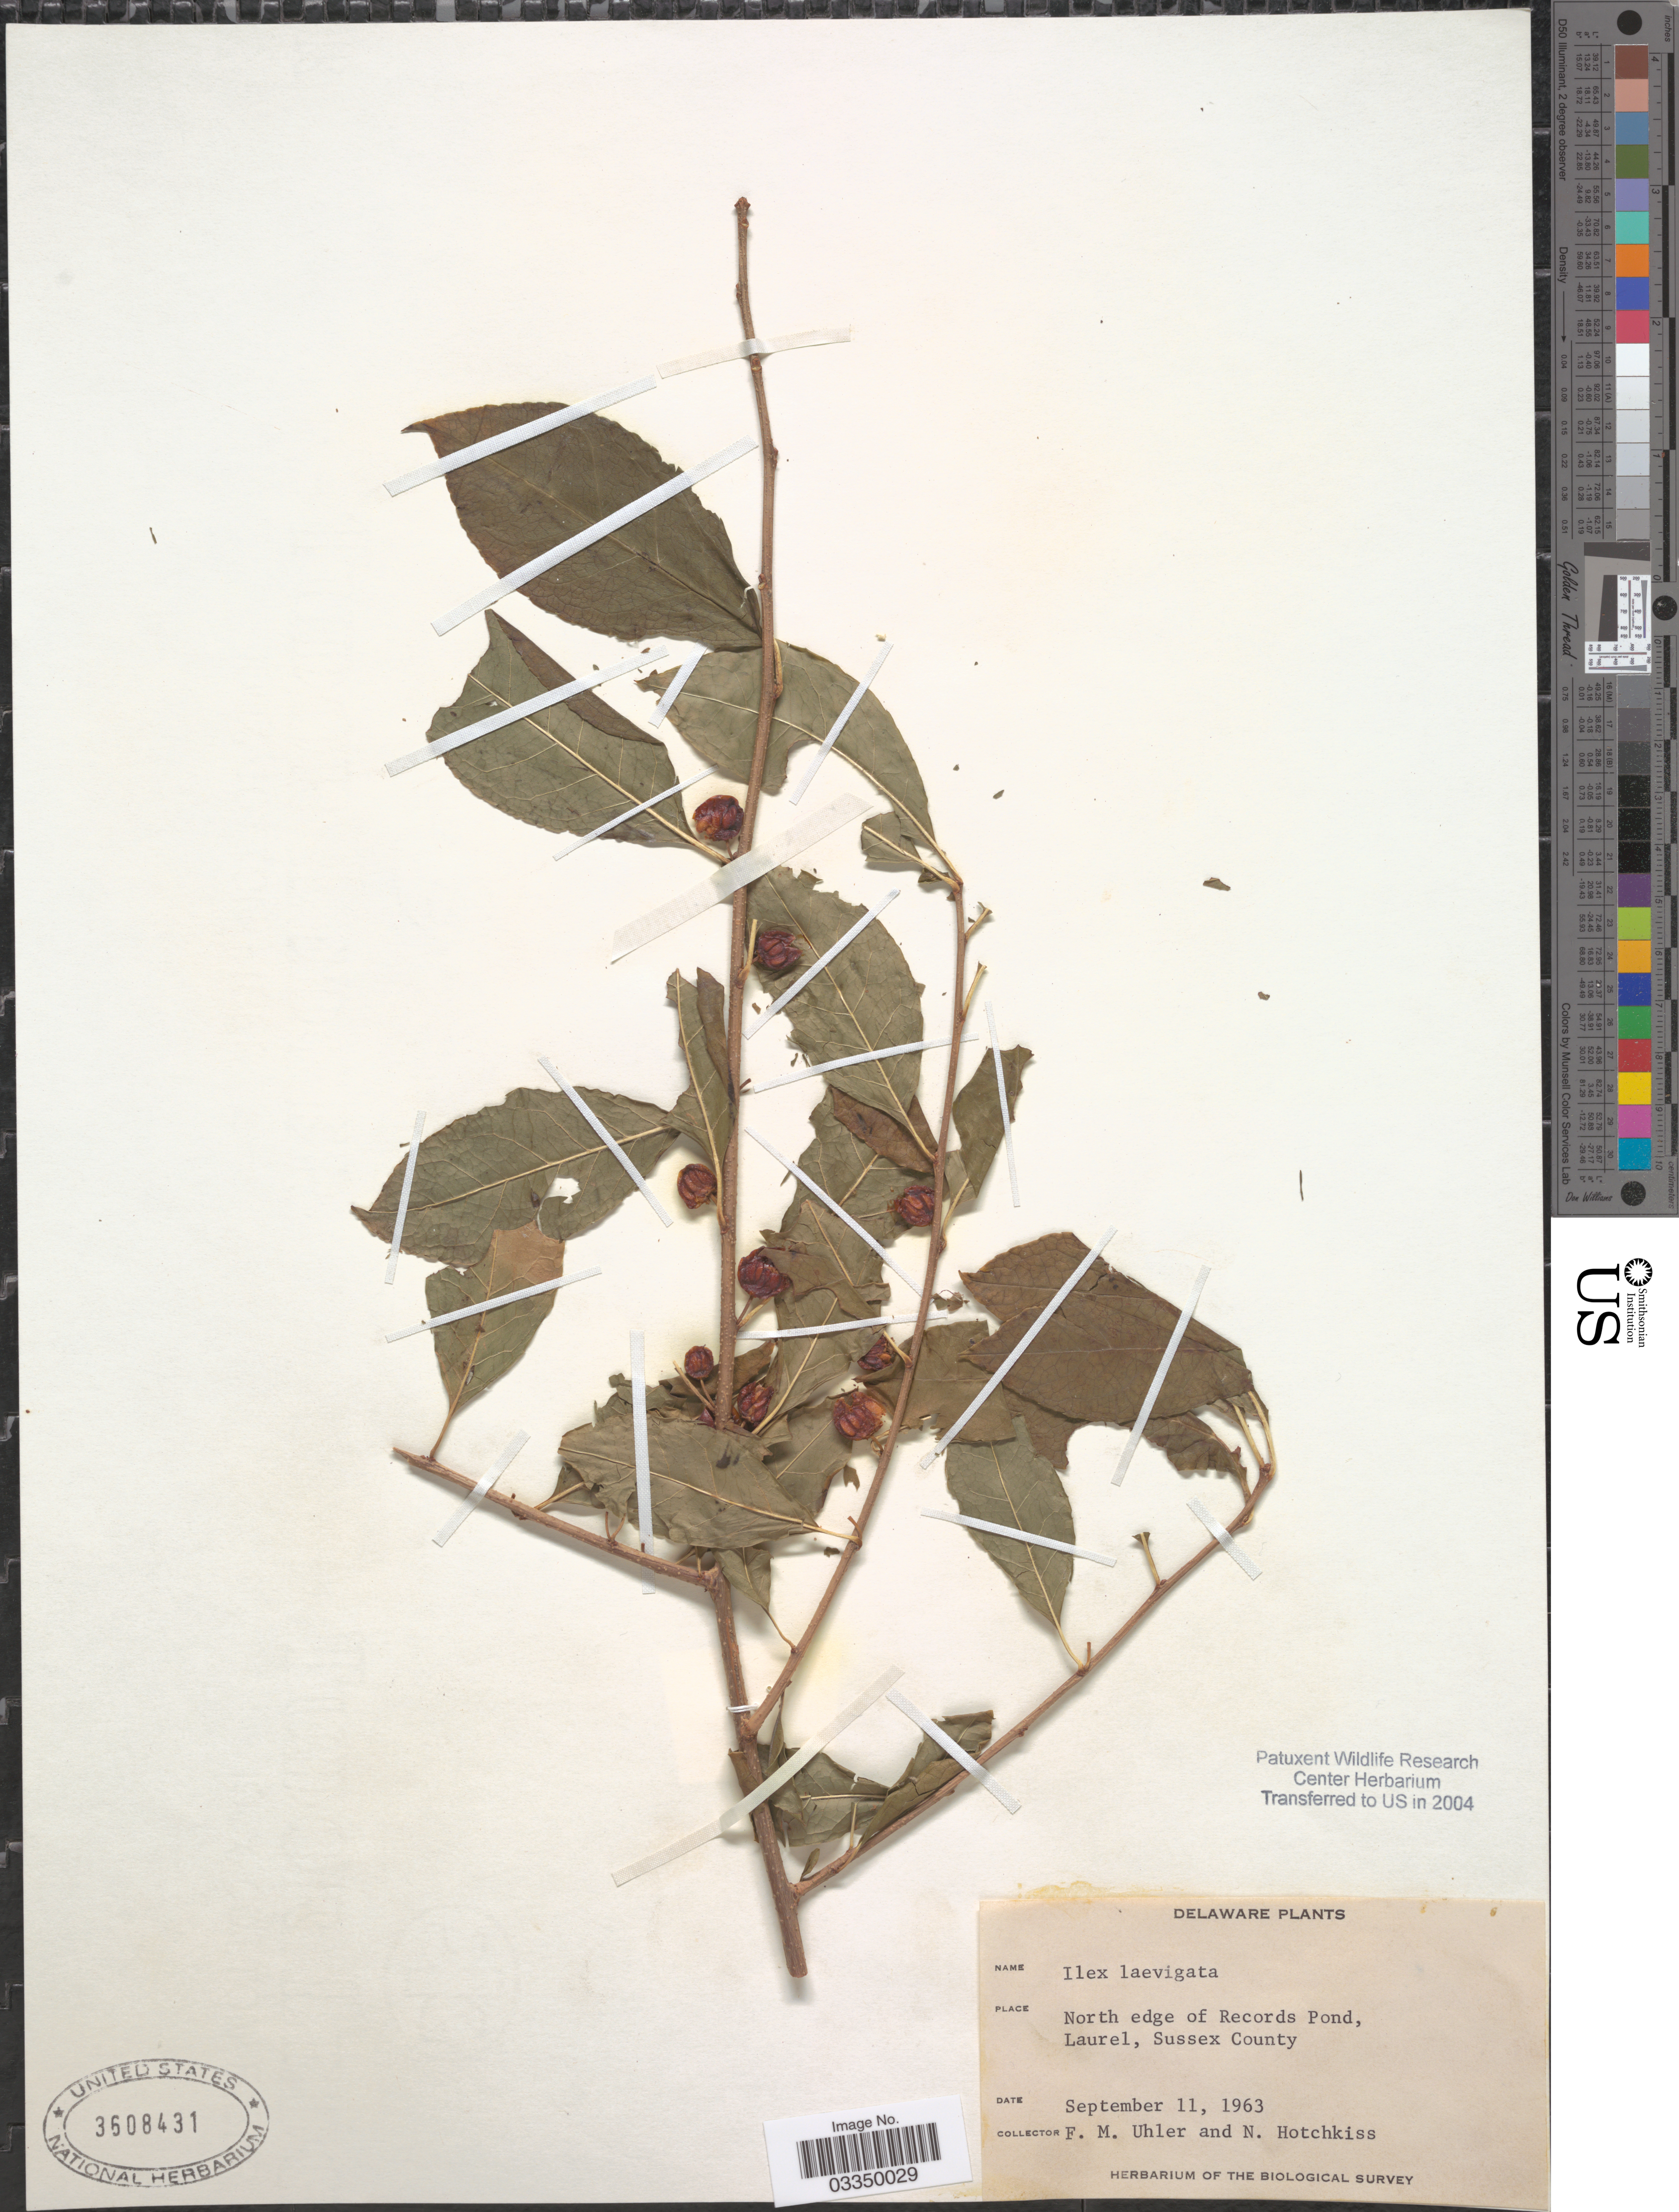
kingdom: Plantae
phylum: Tracheophyta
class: Magnoliopsida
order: Aquifoliales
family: Aquifoliaceae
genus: Ilex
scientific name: Ilex laevigata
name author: (Pursh) A. Gray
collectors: F. M. Uhler & N. Hotchkiss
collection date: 1963-09-11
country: United States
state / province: Delaware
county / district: Sussex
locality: North edge of Records Pond, Laurel, Sussex County.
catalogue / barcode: US 3608431